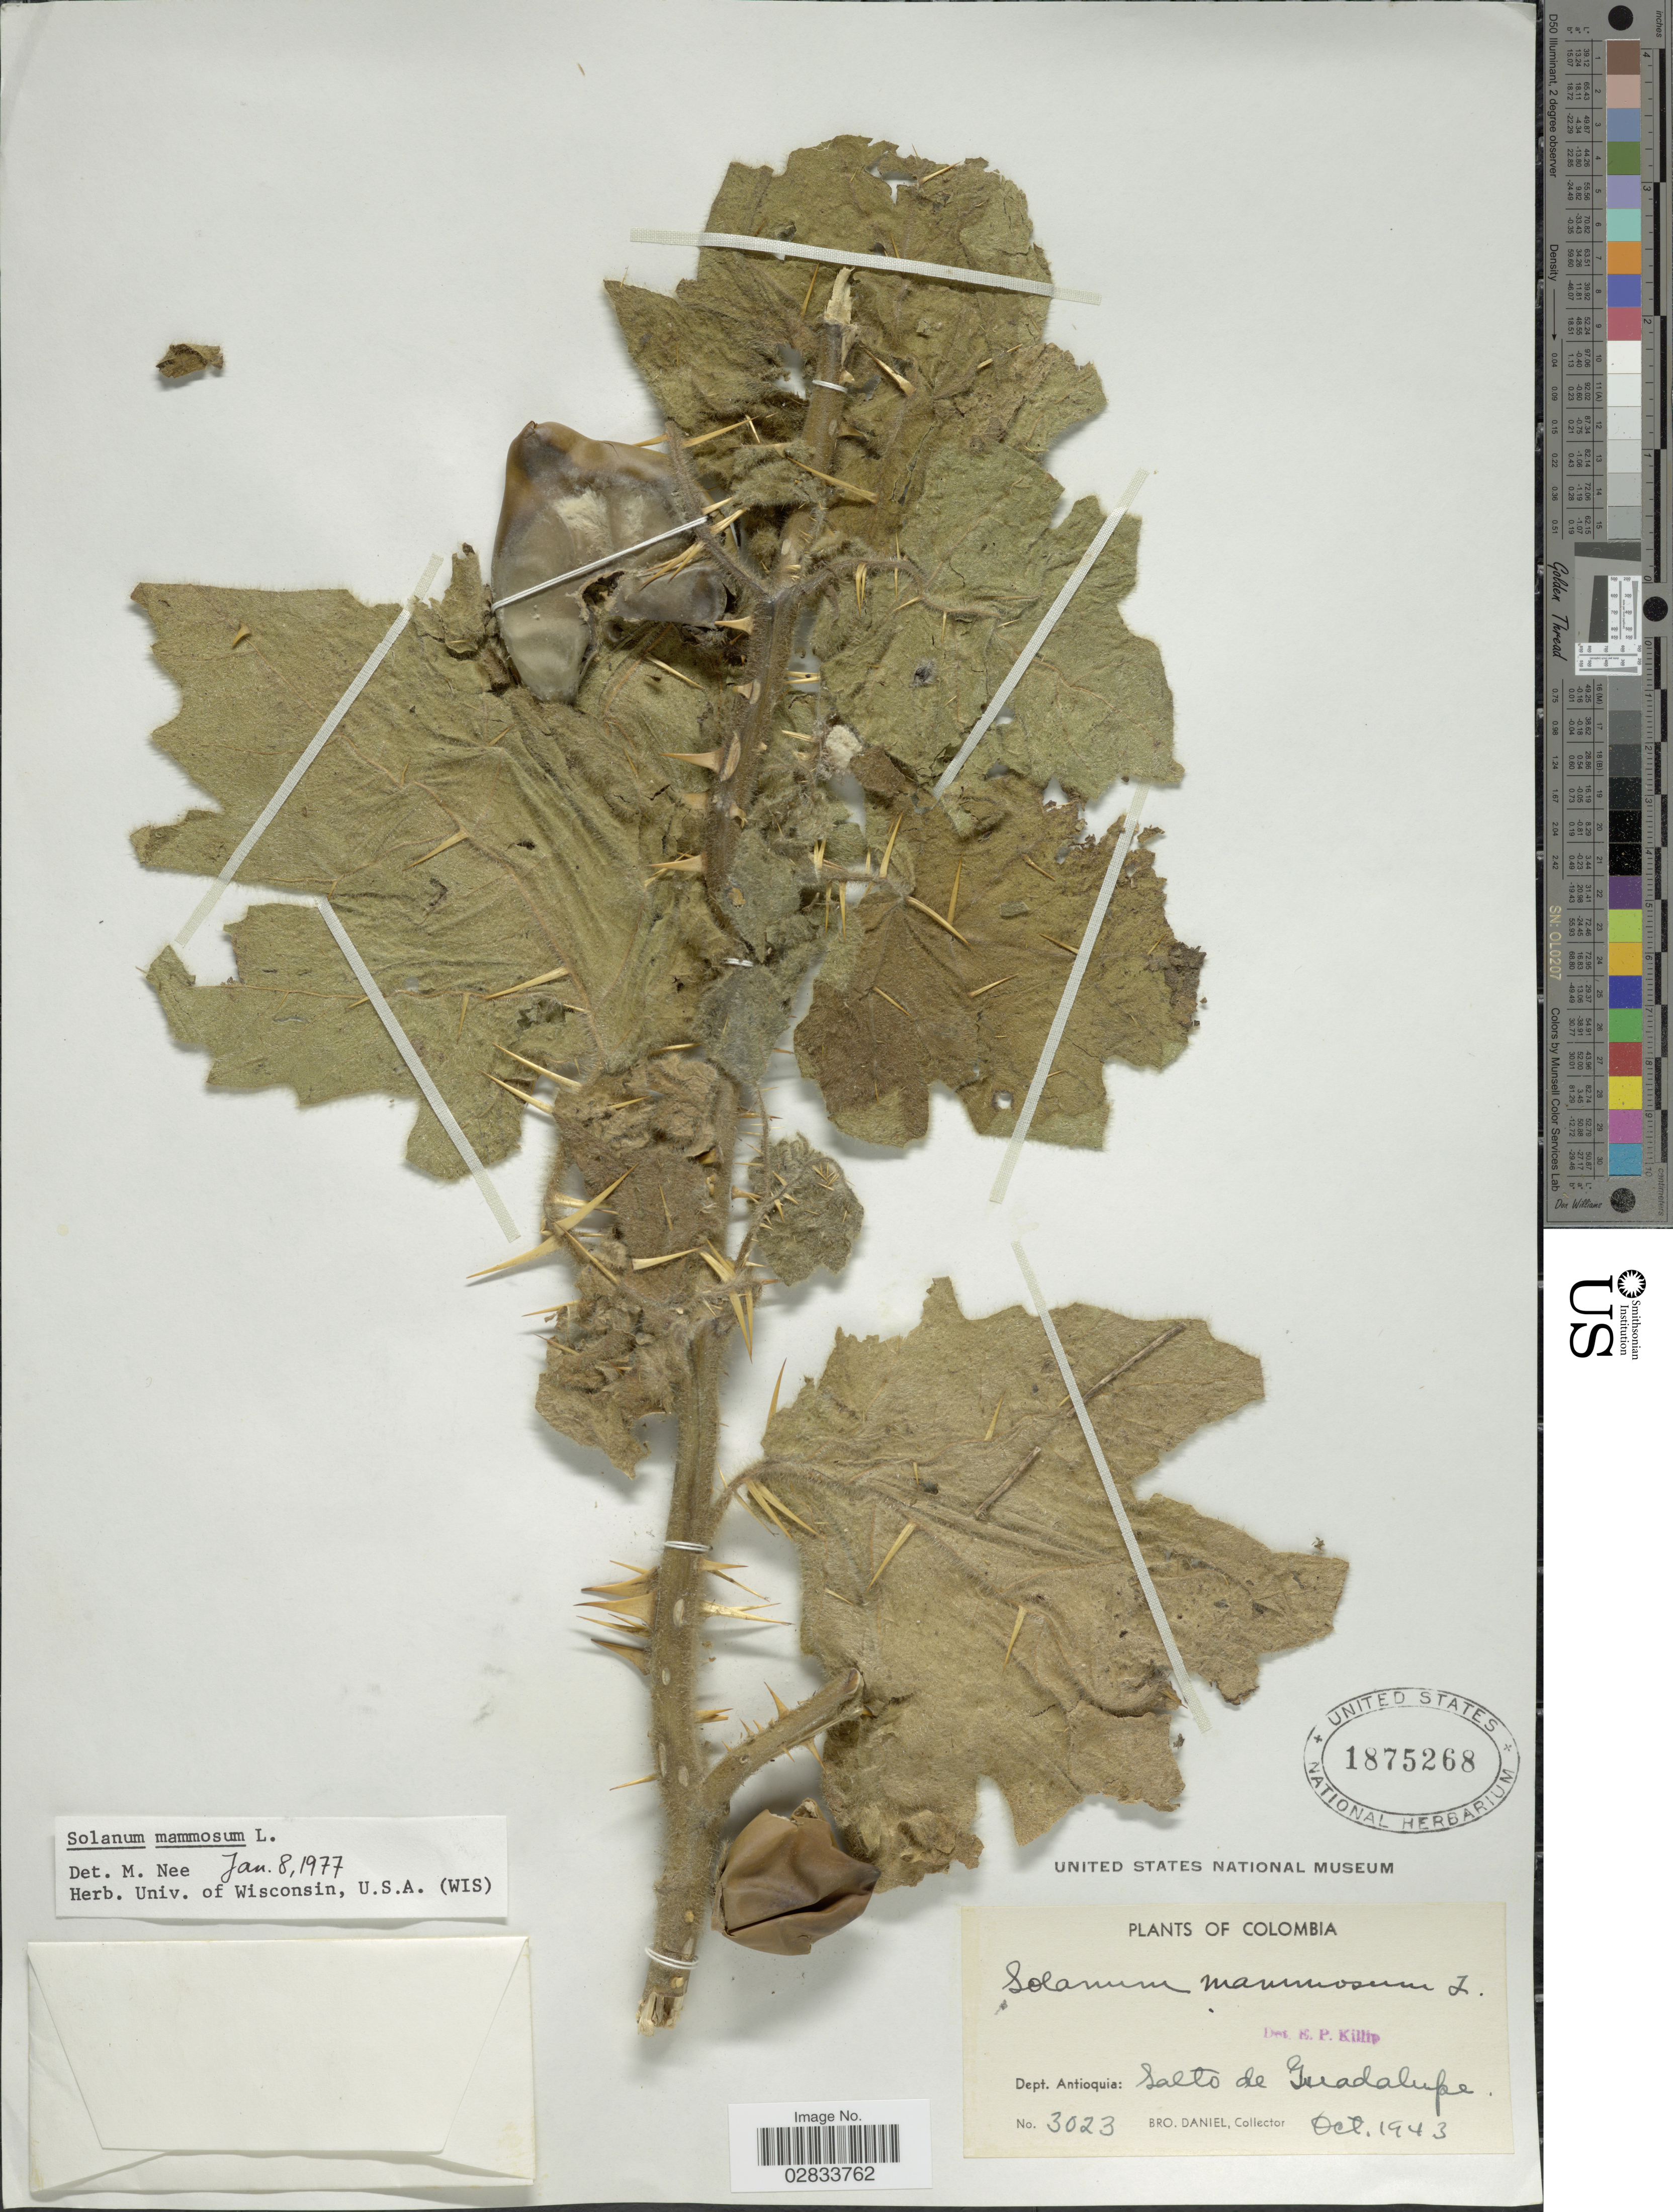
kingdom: Plantae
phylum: Tracheophyta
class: Magnoliopsida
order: Solanales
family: Solanaceae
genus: Solanum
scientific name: Solanum mammosum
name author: L.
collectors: Bro. Daniel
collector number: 3023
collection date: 1943-10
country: Colombia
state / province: Antioquia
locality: Dept. Antioquia: Salto de Guadalupe.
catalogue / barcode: US 1875268